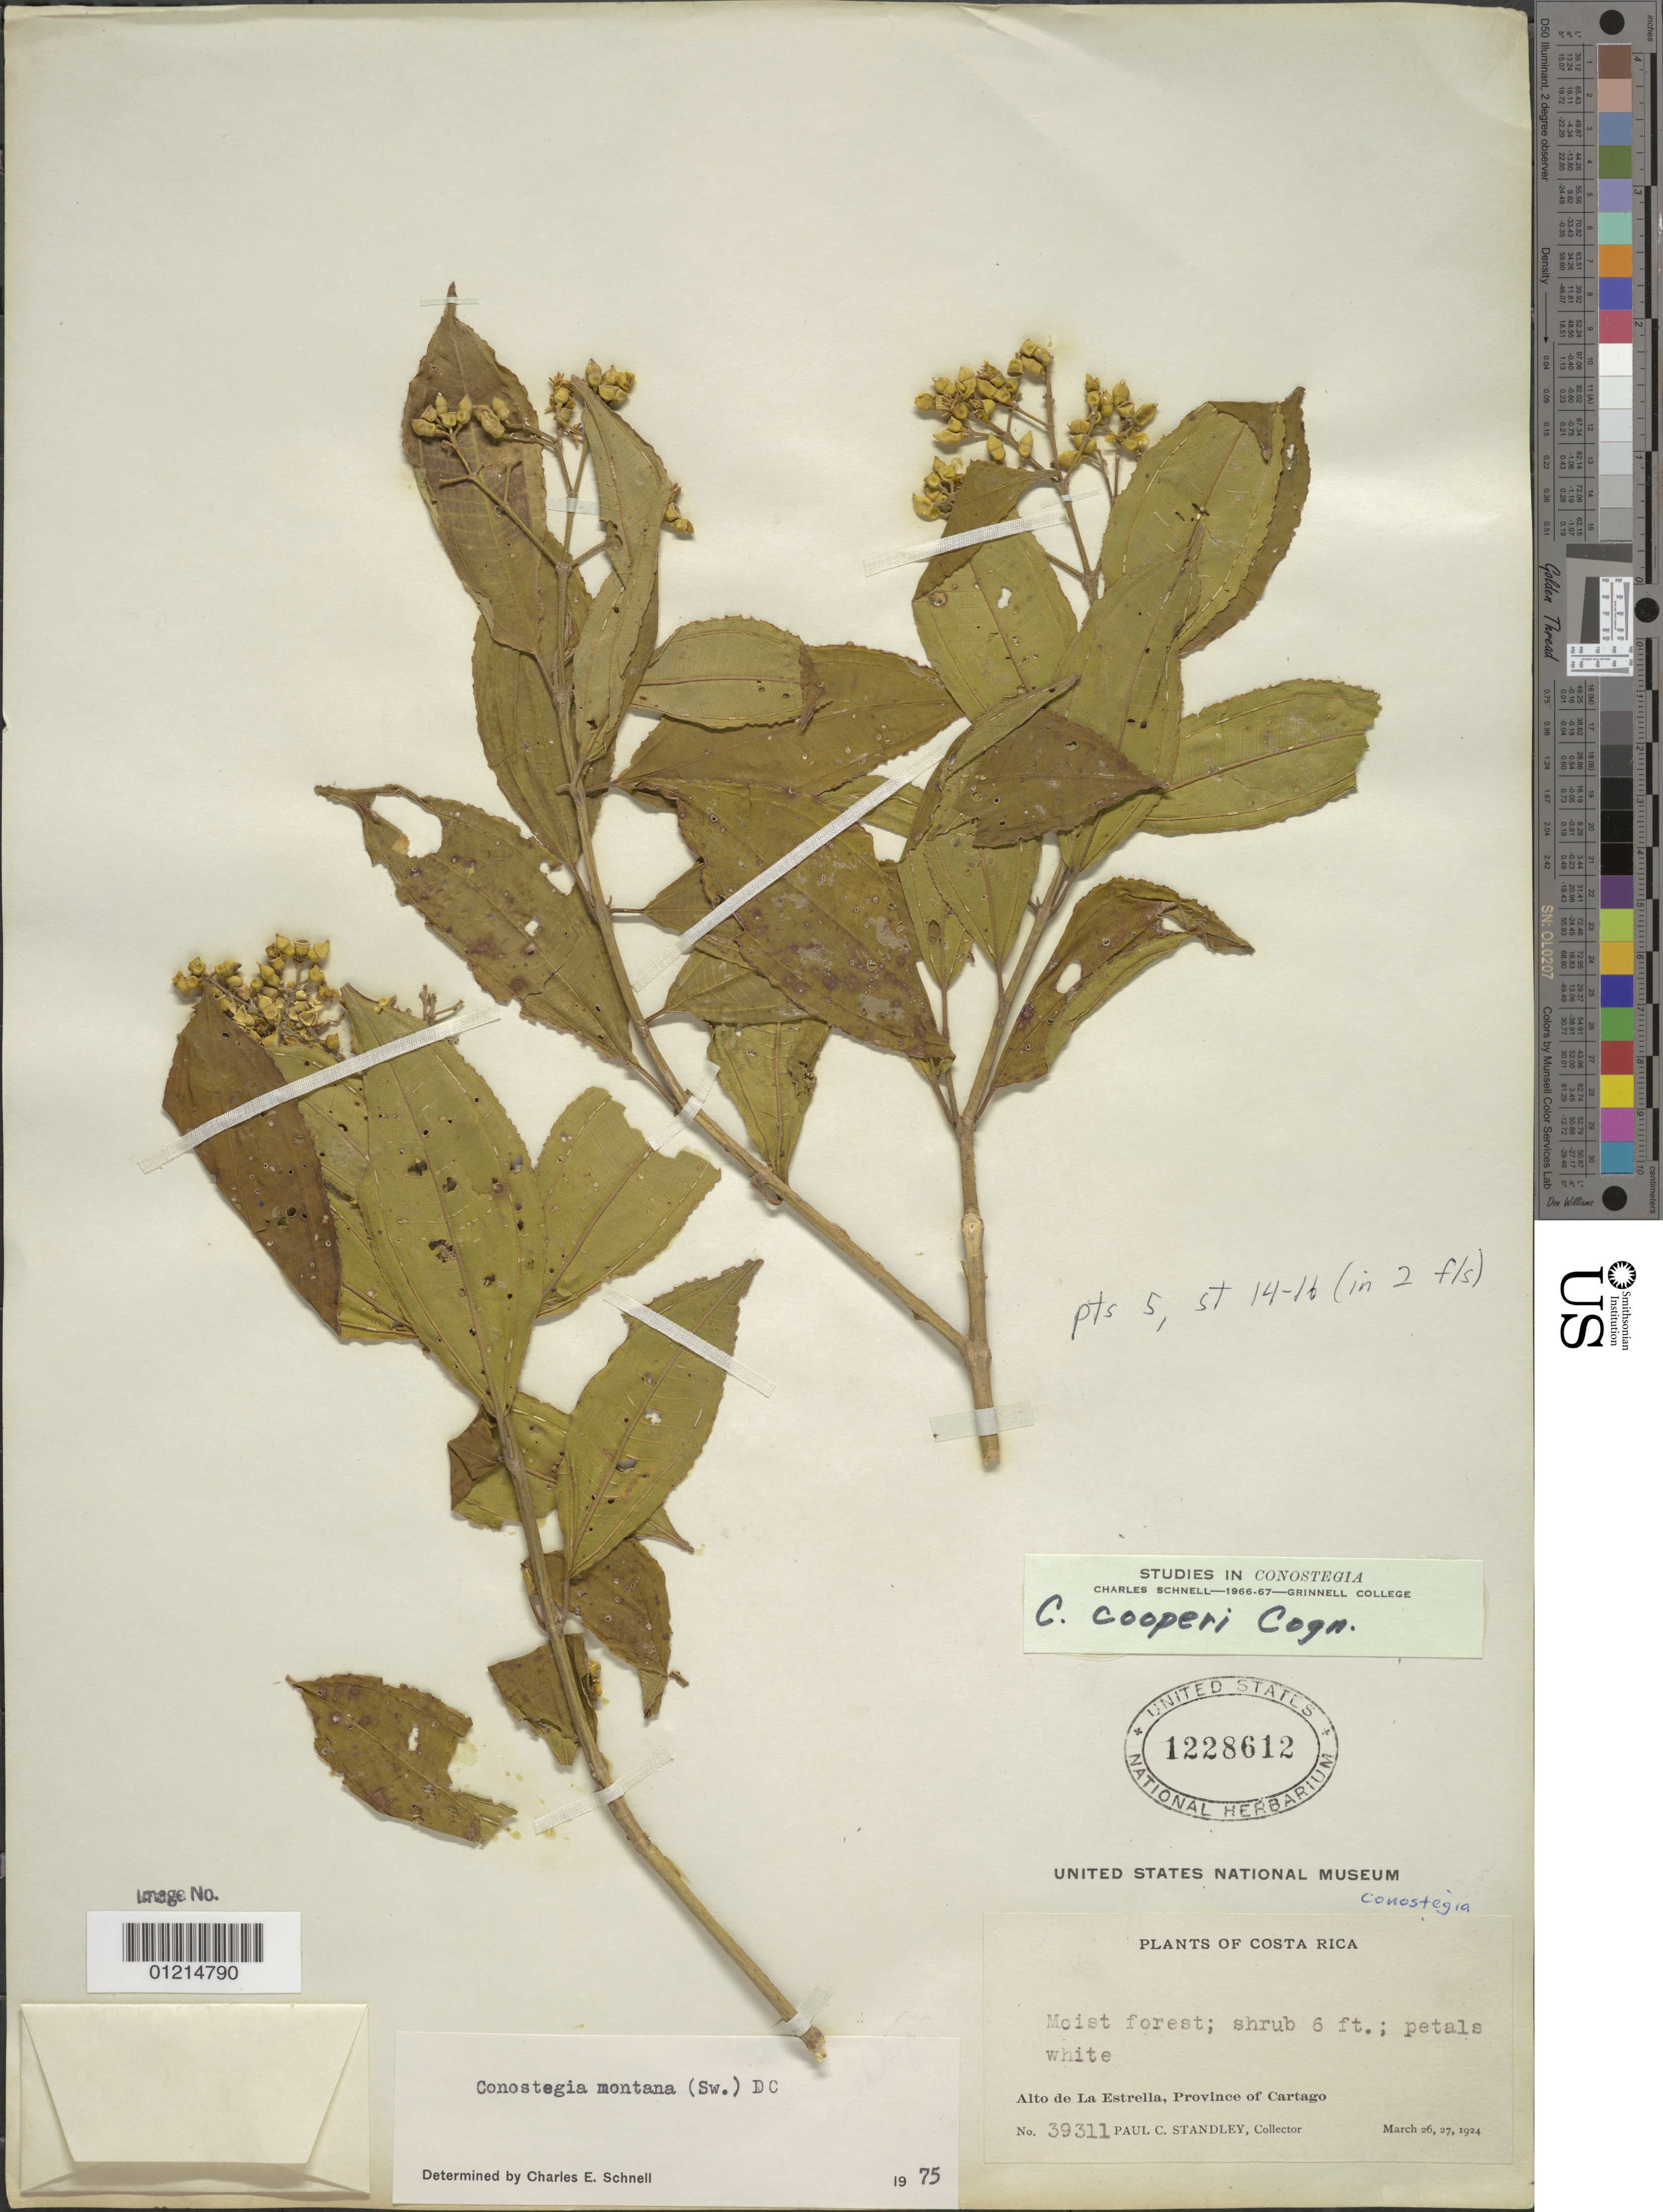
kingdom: Plantae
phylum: Tracheophyta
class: Magnoliopsida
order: Myrtales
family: Melastomataceae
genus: Conostegia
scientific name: Conostegia montana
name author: (Sw.) D. Don ex DC.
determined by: Schnell, C. E.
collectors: P. C. Standley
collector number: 39311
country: Costa Rica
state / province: Cartago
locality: Alto de La Estrella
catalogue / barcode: US 1228612